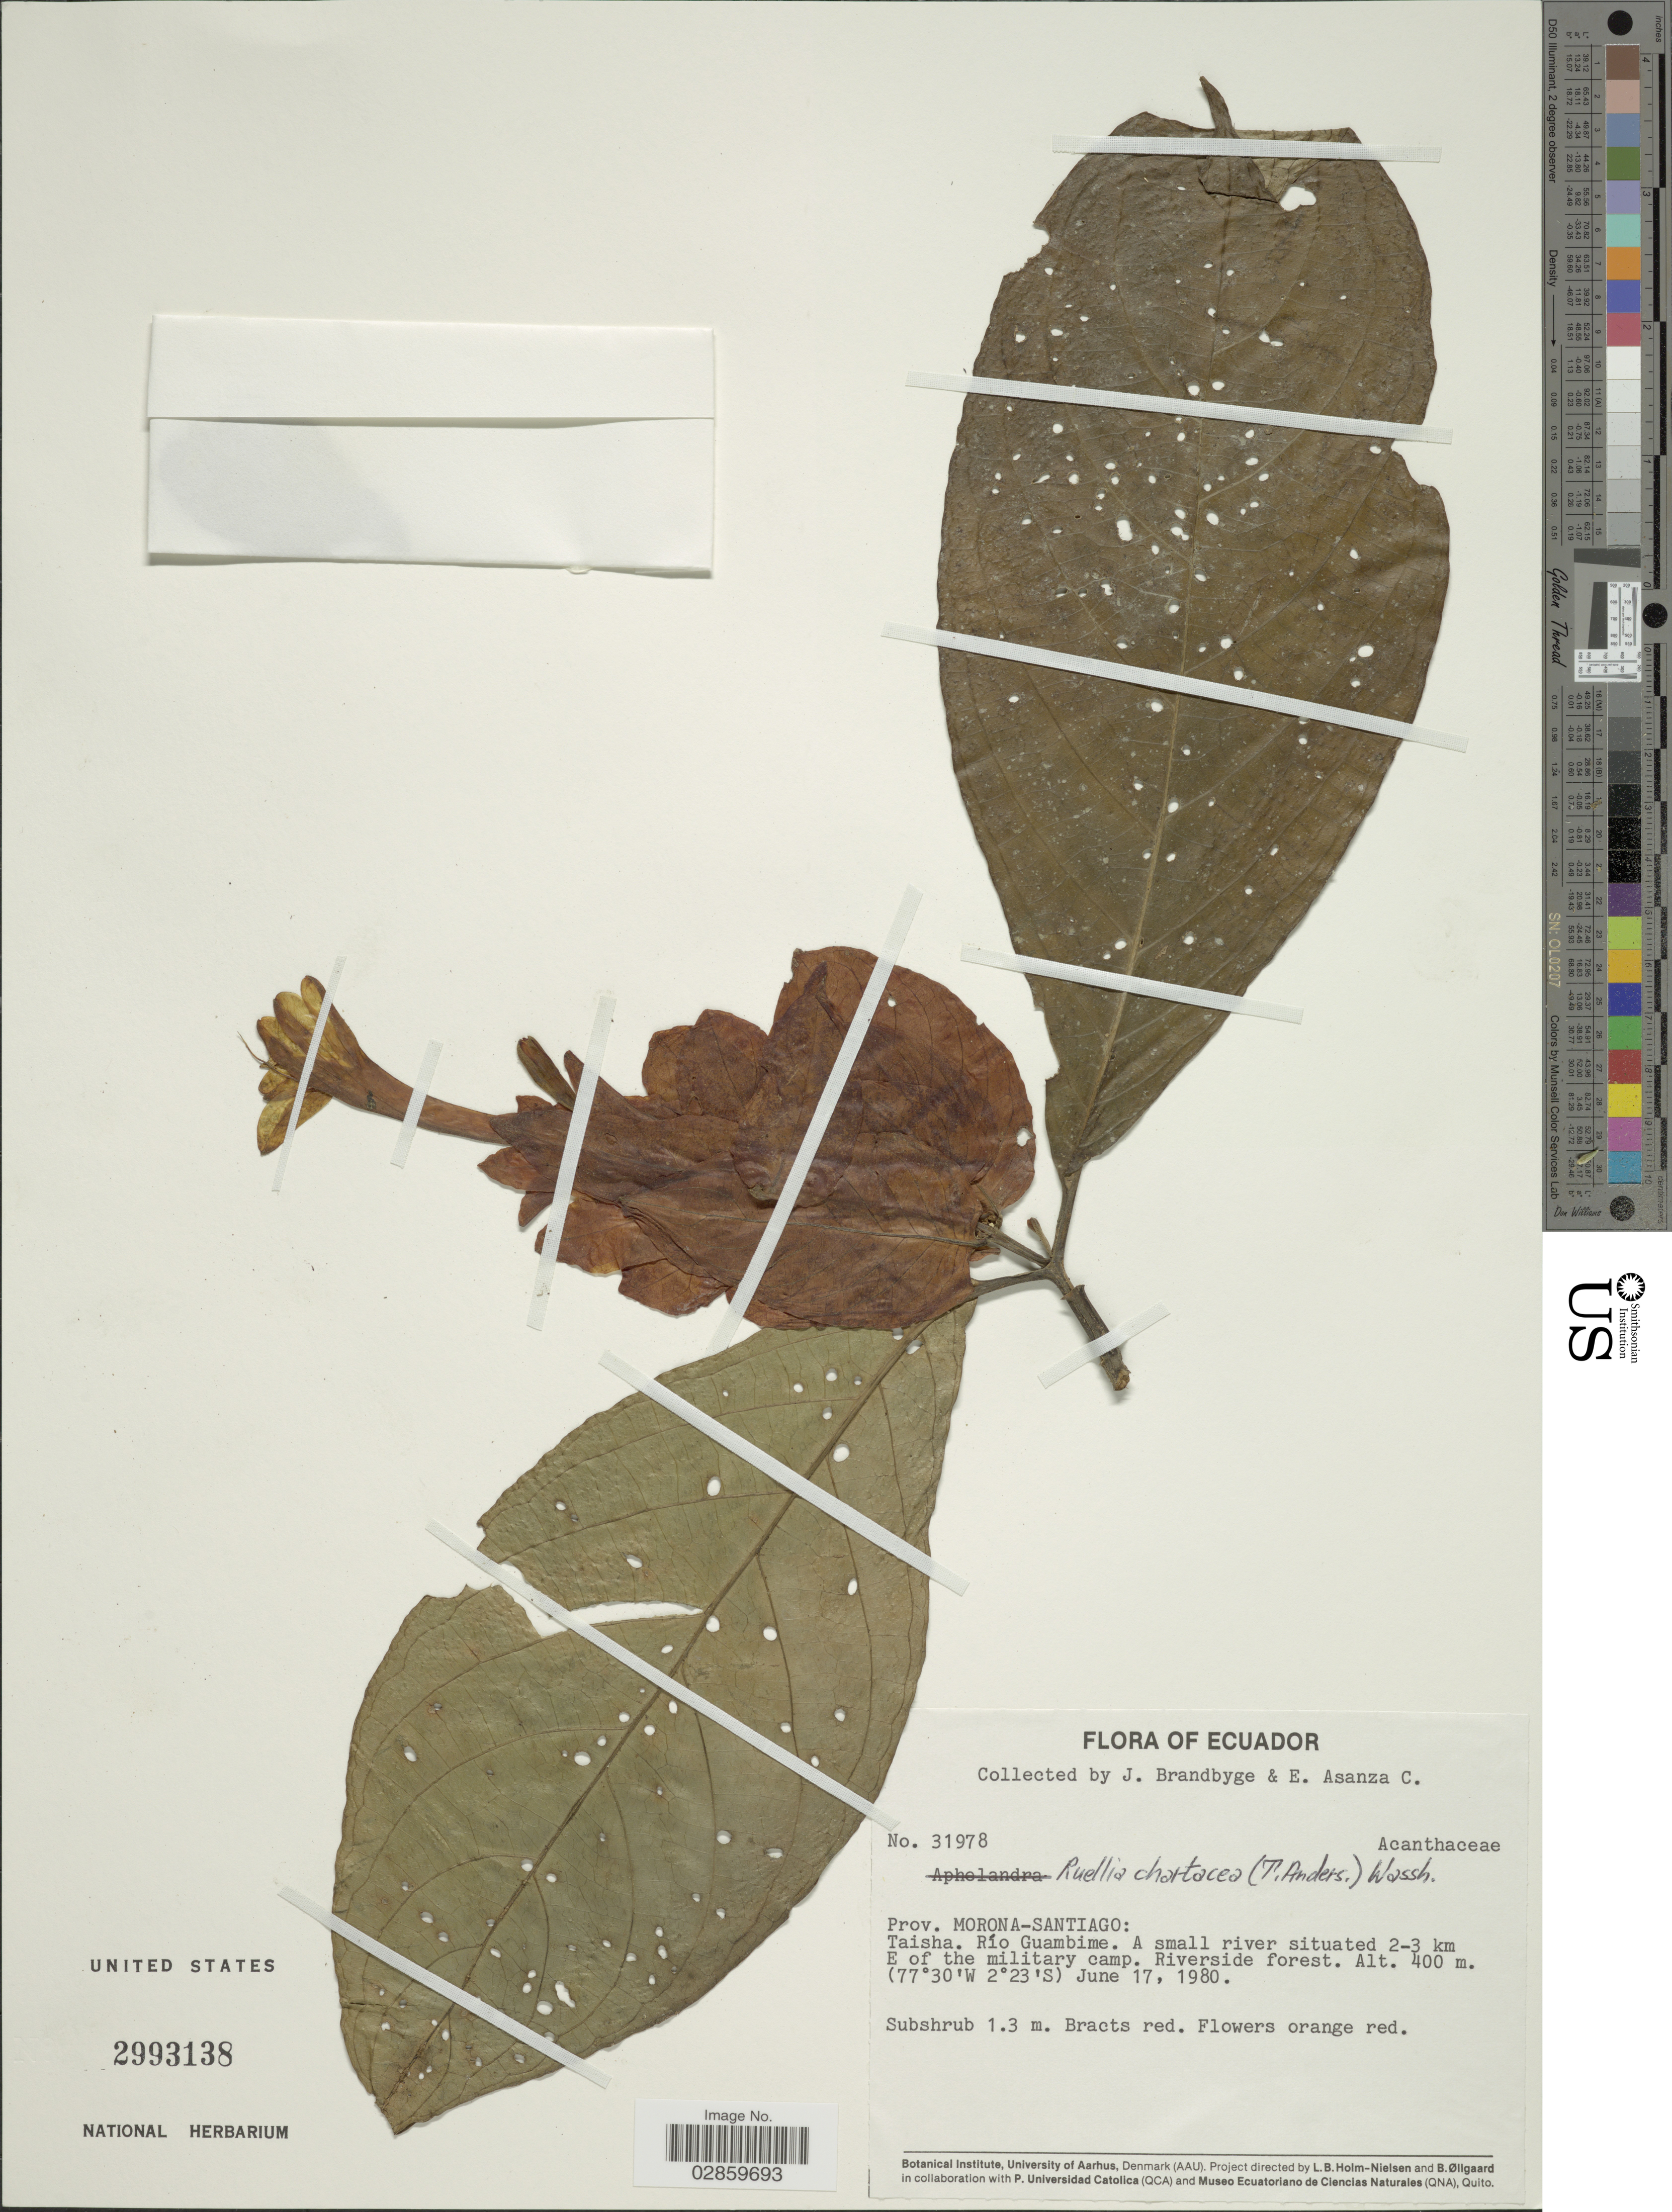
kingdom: Plantae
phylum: Tracheophyta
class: Magnoliopsida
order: Lamiales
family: Acanthaceae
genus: Ruellia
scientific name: Ruellia chartacea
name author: (T. Anderson) Wassh.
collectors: J. Brandbyge & E. Asanza C.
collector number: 31978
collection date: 1980-06-17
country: Ecuador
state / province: Morona-Santiago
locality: Taisha. Río Guambime. A small river situated 2-3 km E of the military camp.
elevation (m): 400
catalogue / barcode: US 2993138